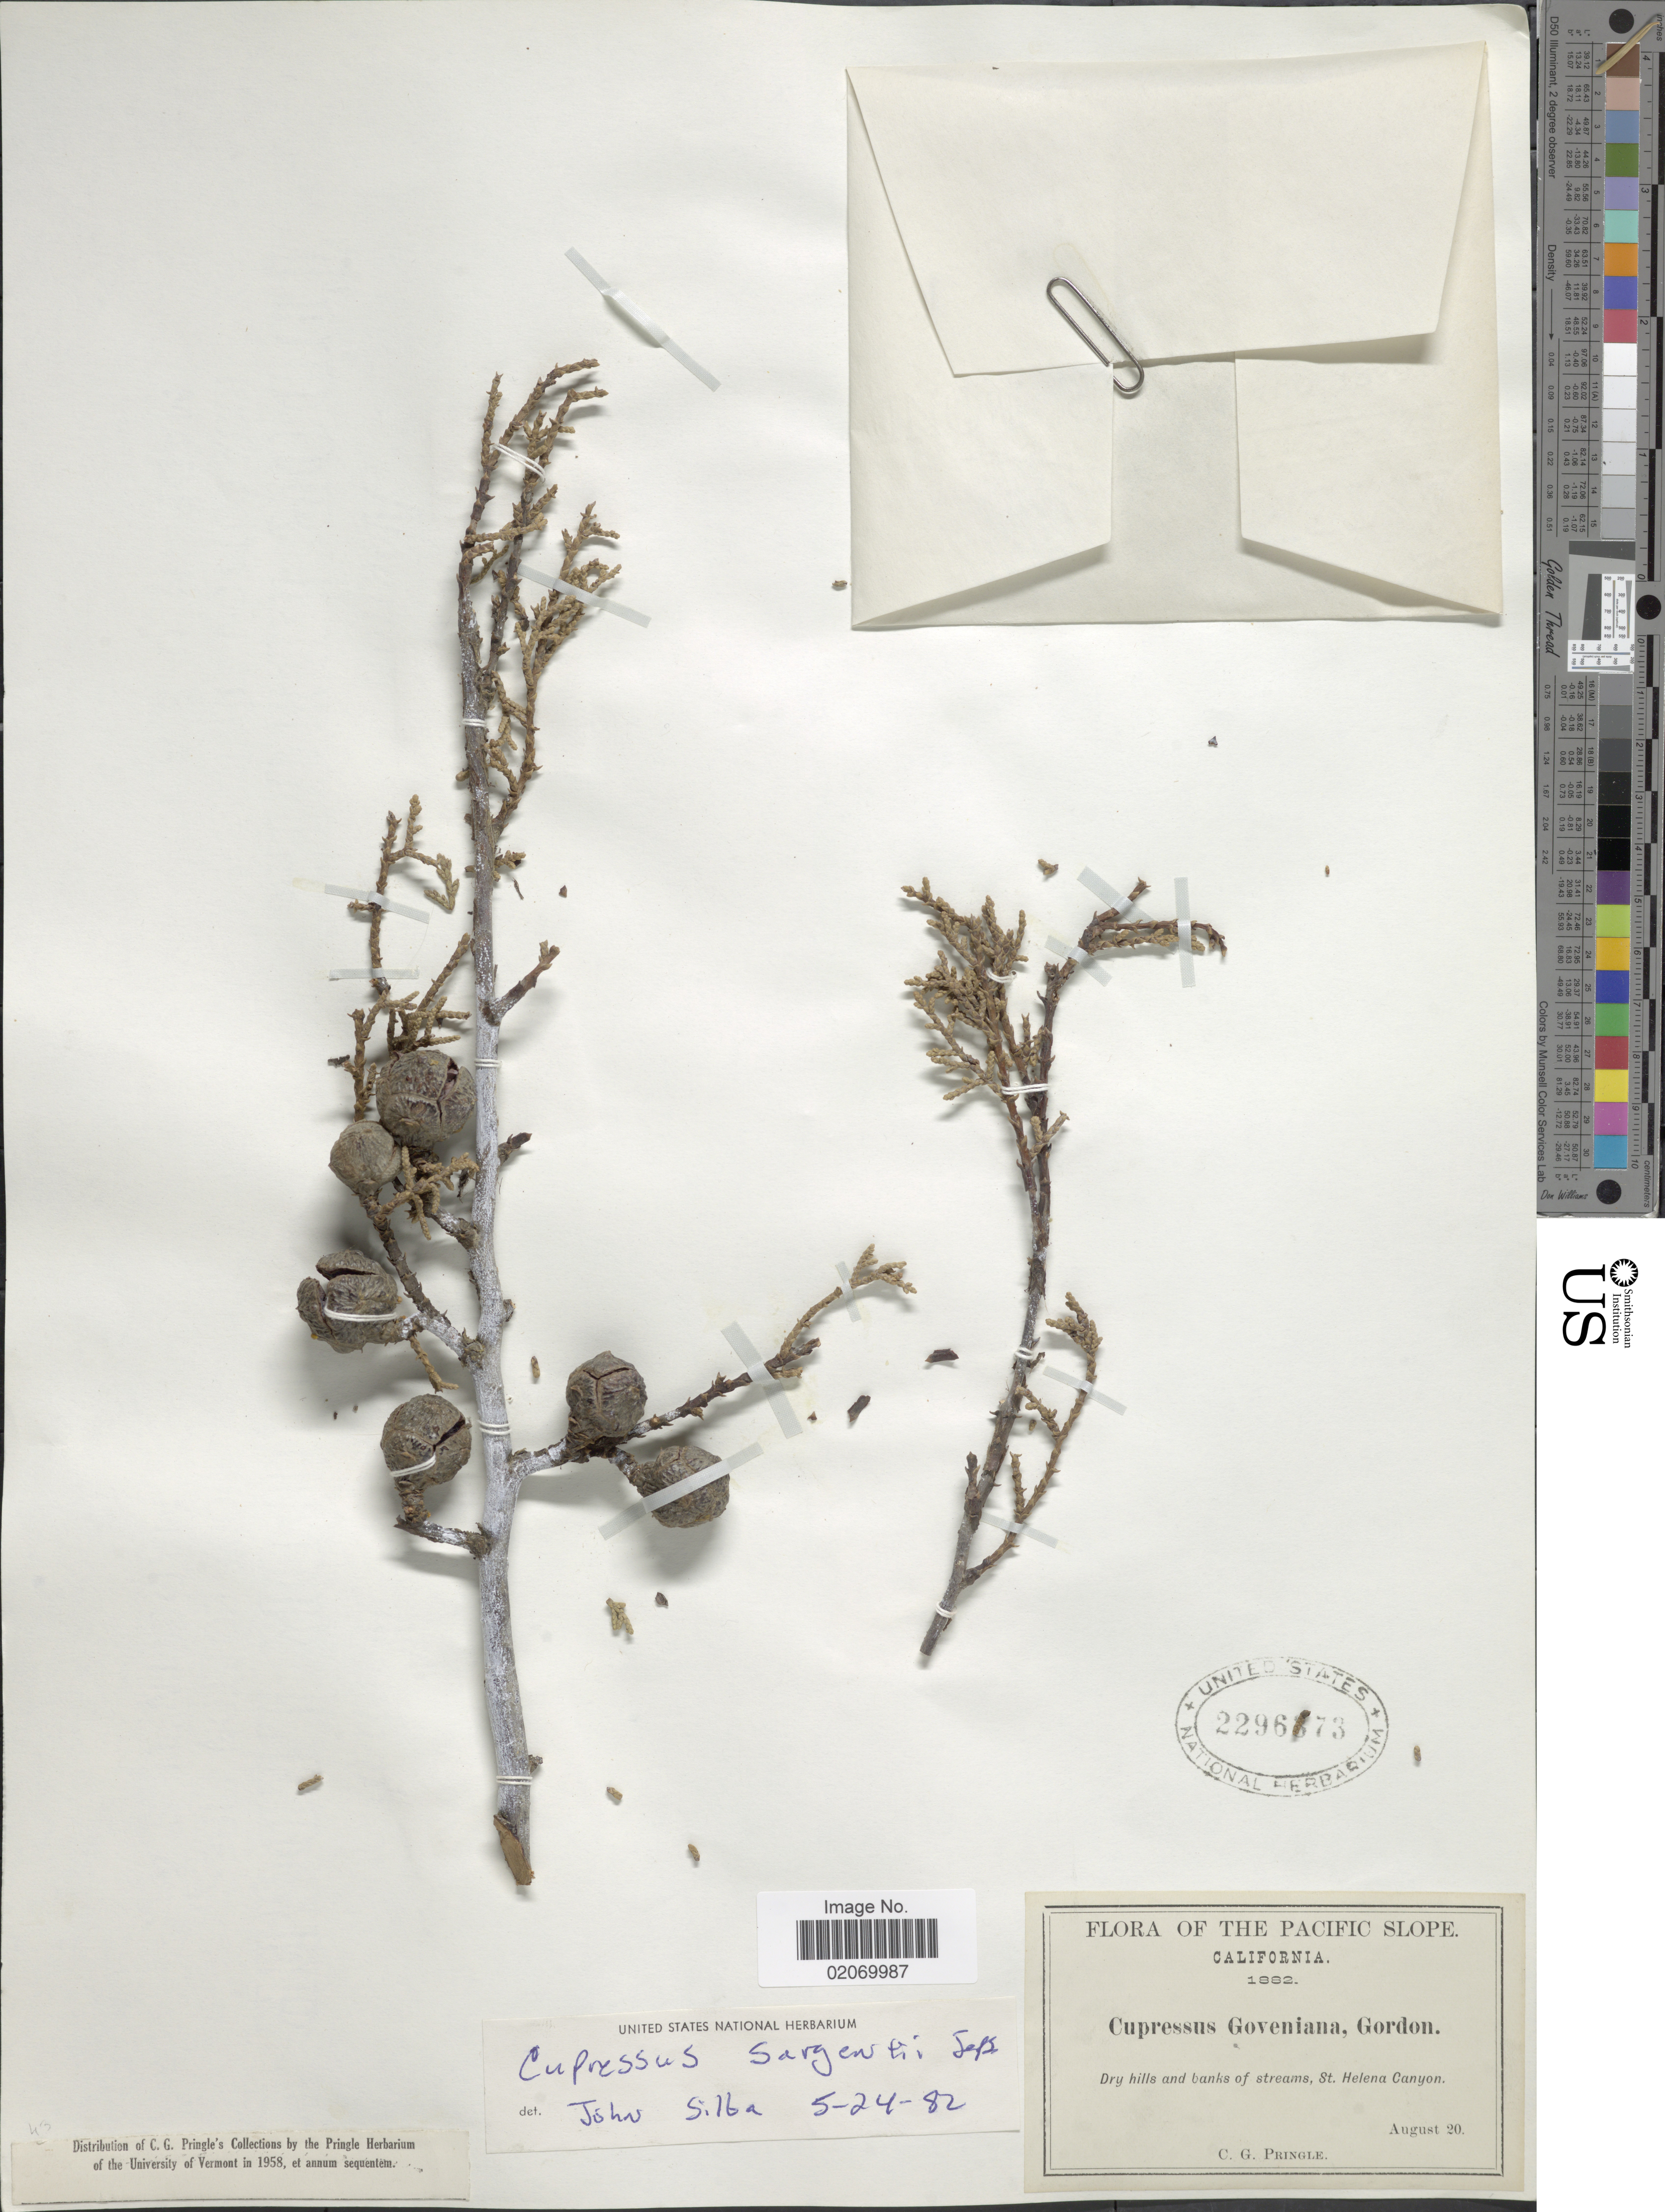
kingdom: Plantae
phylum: Tracheophyta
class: Pinopsida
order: Pinales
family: Cupressaceae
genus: Hesperocyparis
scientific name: Hesperocyparis sargentii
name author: (Jeps.) Bartel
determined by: (US) Smithsonian Institution - National Museum of Natural History - Department of Botany (UNITED STATES)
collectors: C. G. Pringle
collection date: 1882-08-20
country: United States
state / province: California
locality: The Pacific Slope, St. Helena Canyon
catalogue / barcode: US 2296873